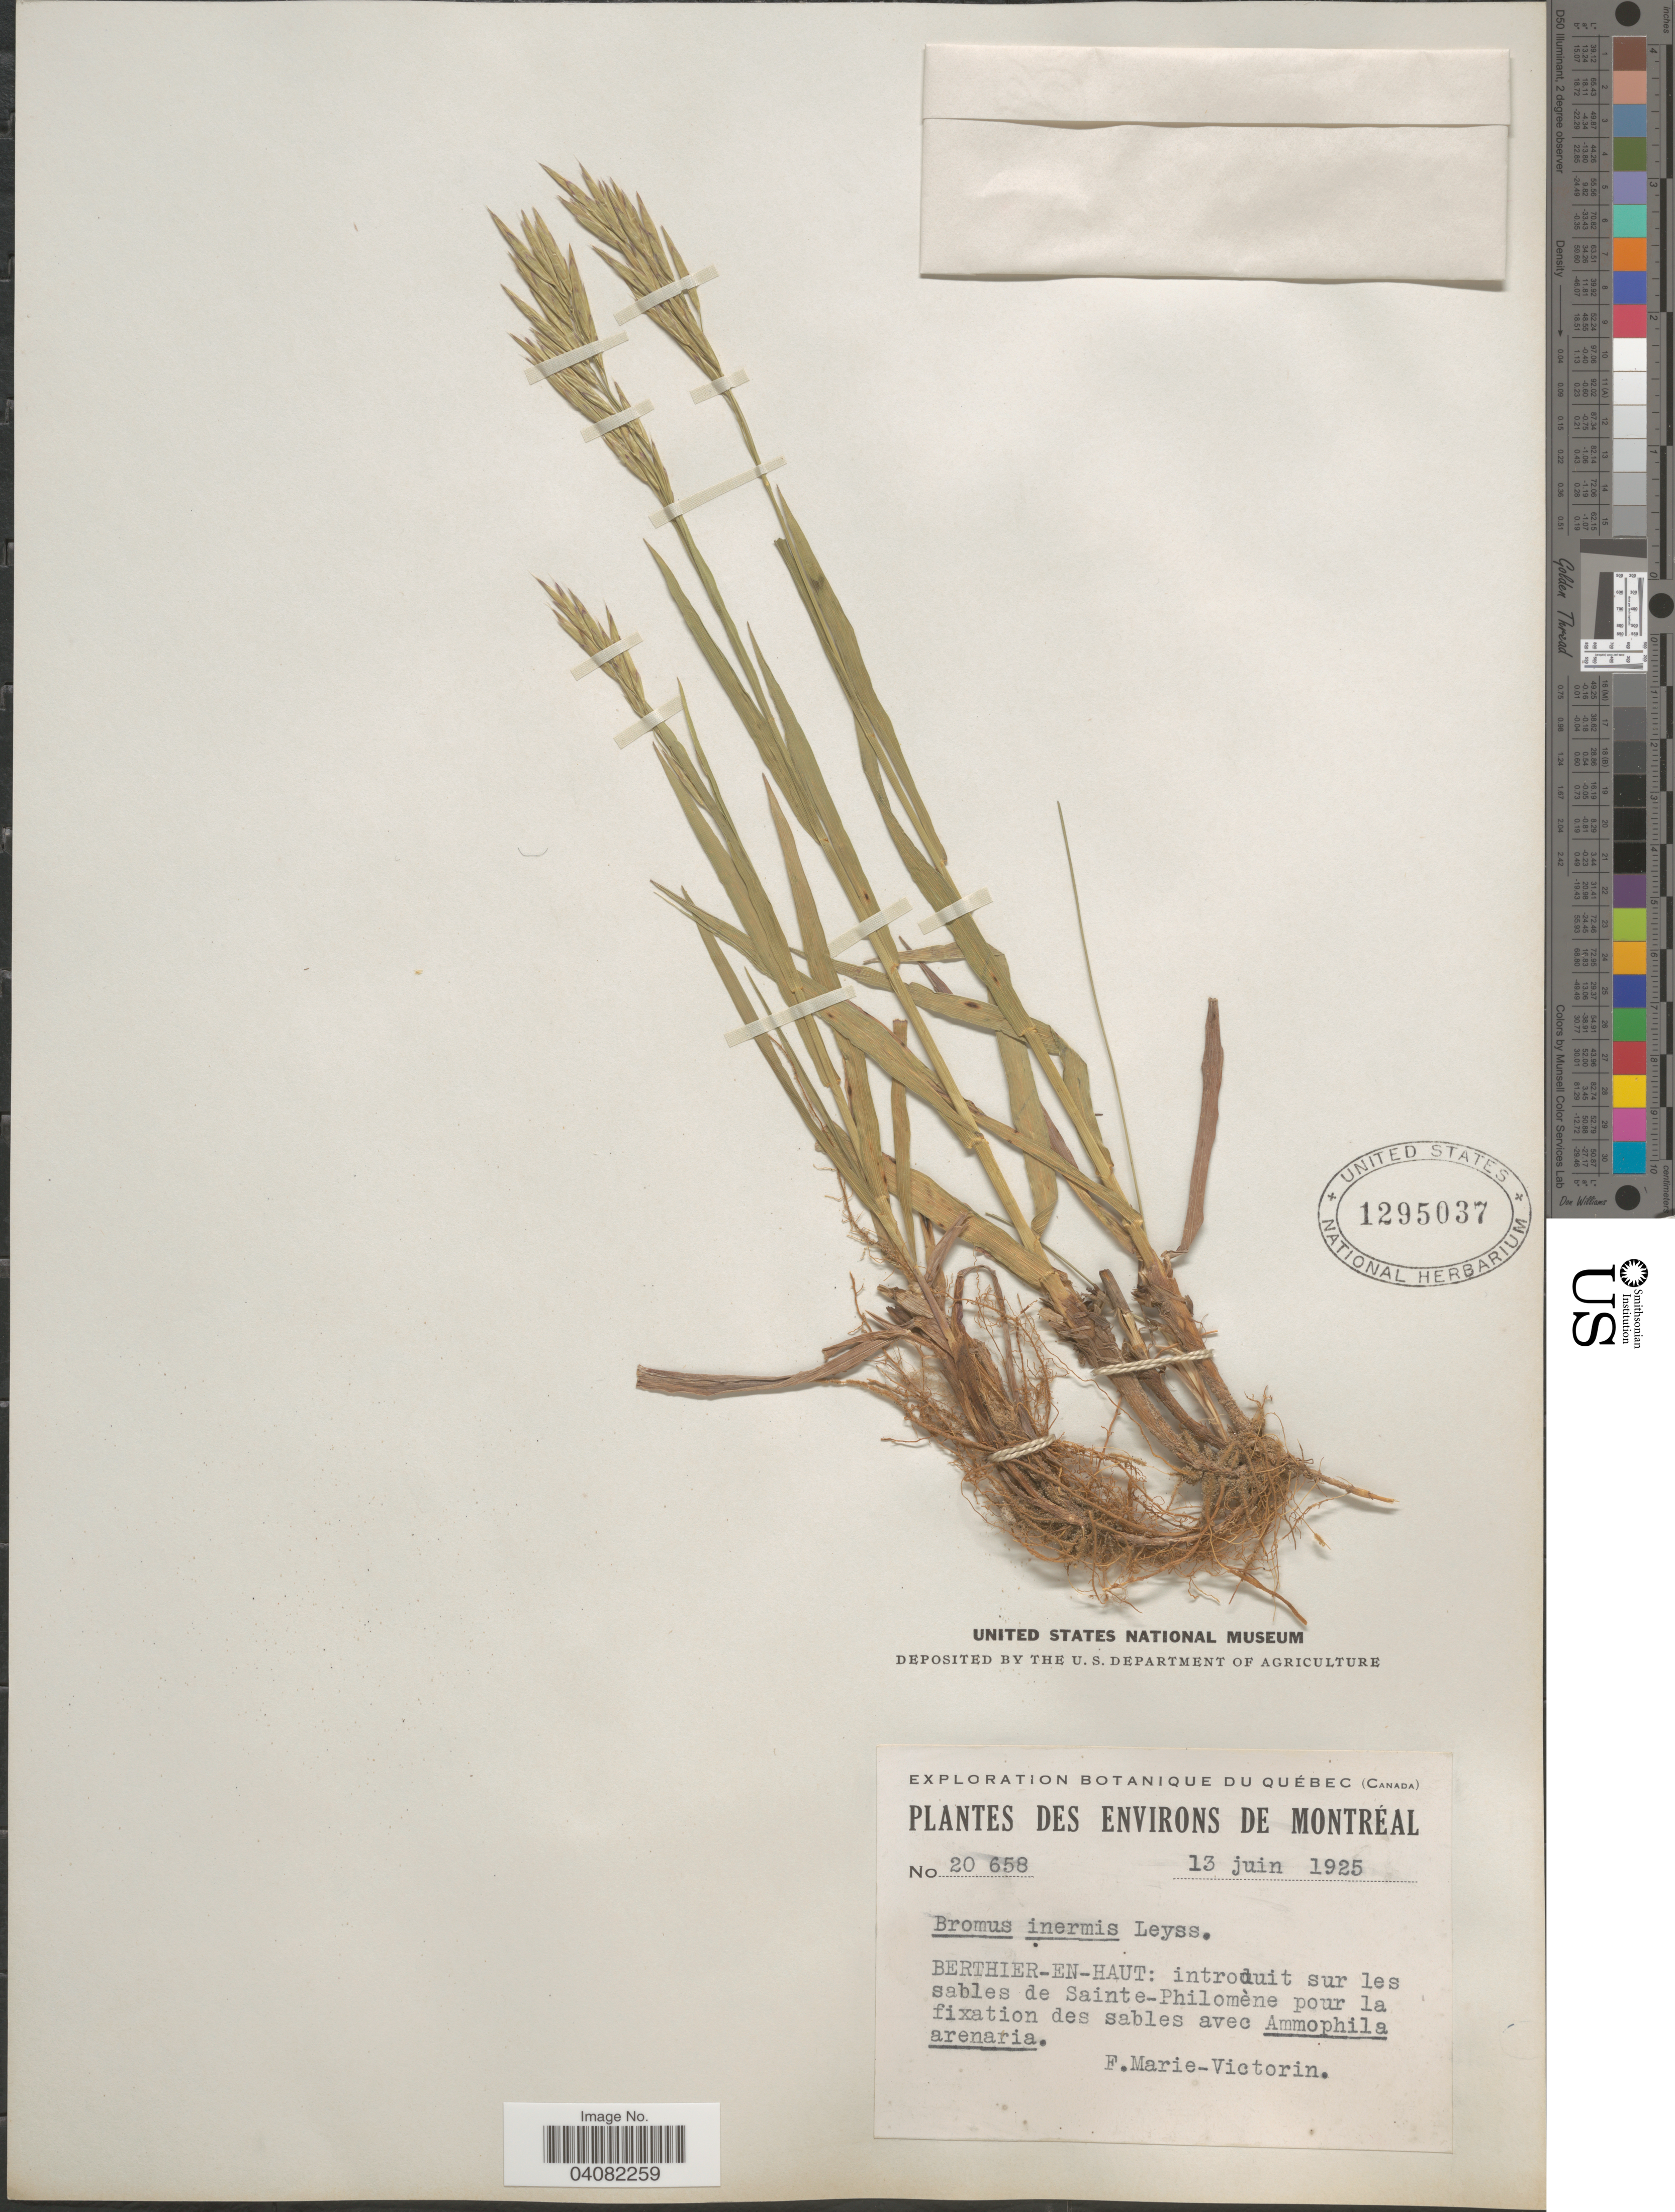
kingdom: Plantae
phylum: Tracheophyta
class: Liliopsida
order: Poales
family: Poaceae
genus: Bromus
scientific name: Bromus inermis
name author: Leyss.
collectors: F. Marie-Victorin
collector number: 20658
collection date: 1925-06-13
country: Canada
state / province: Quebec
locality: Exploration Botanique du Québec (Canada). Environs de Montréal. Berthier-en-Haut: introduit sur les sables de Sainte-Philomène pour la fixation des sables.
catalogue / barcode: US 1295037